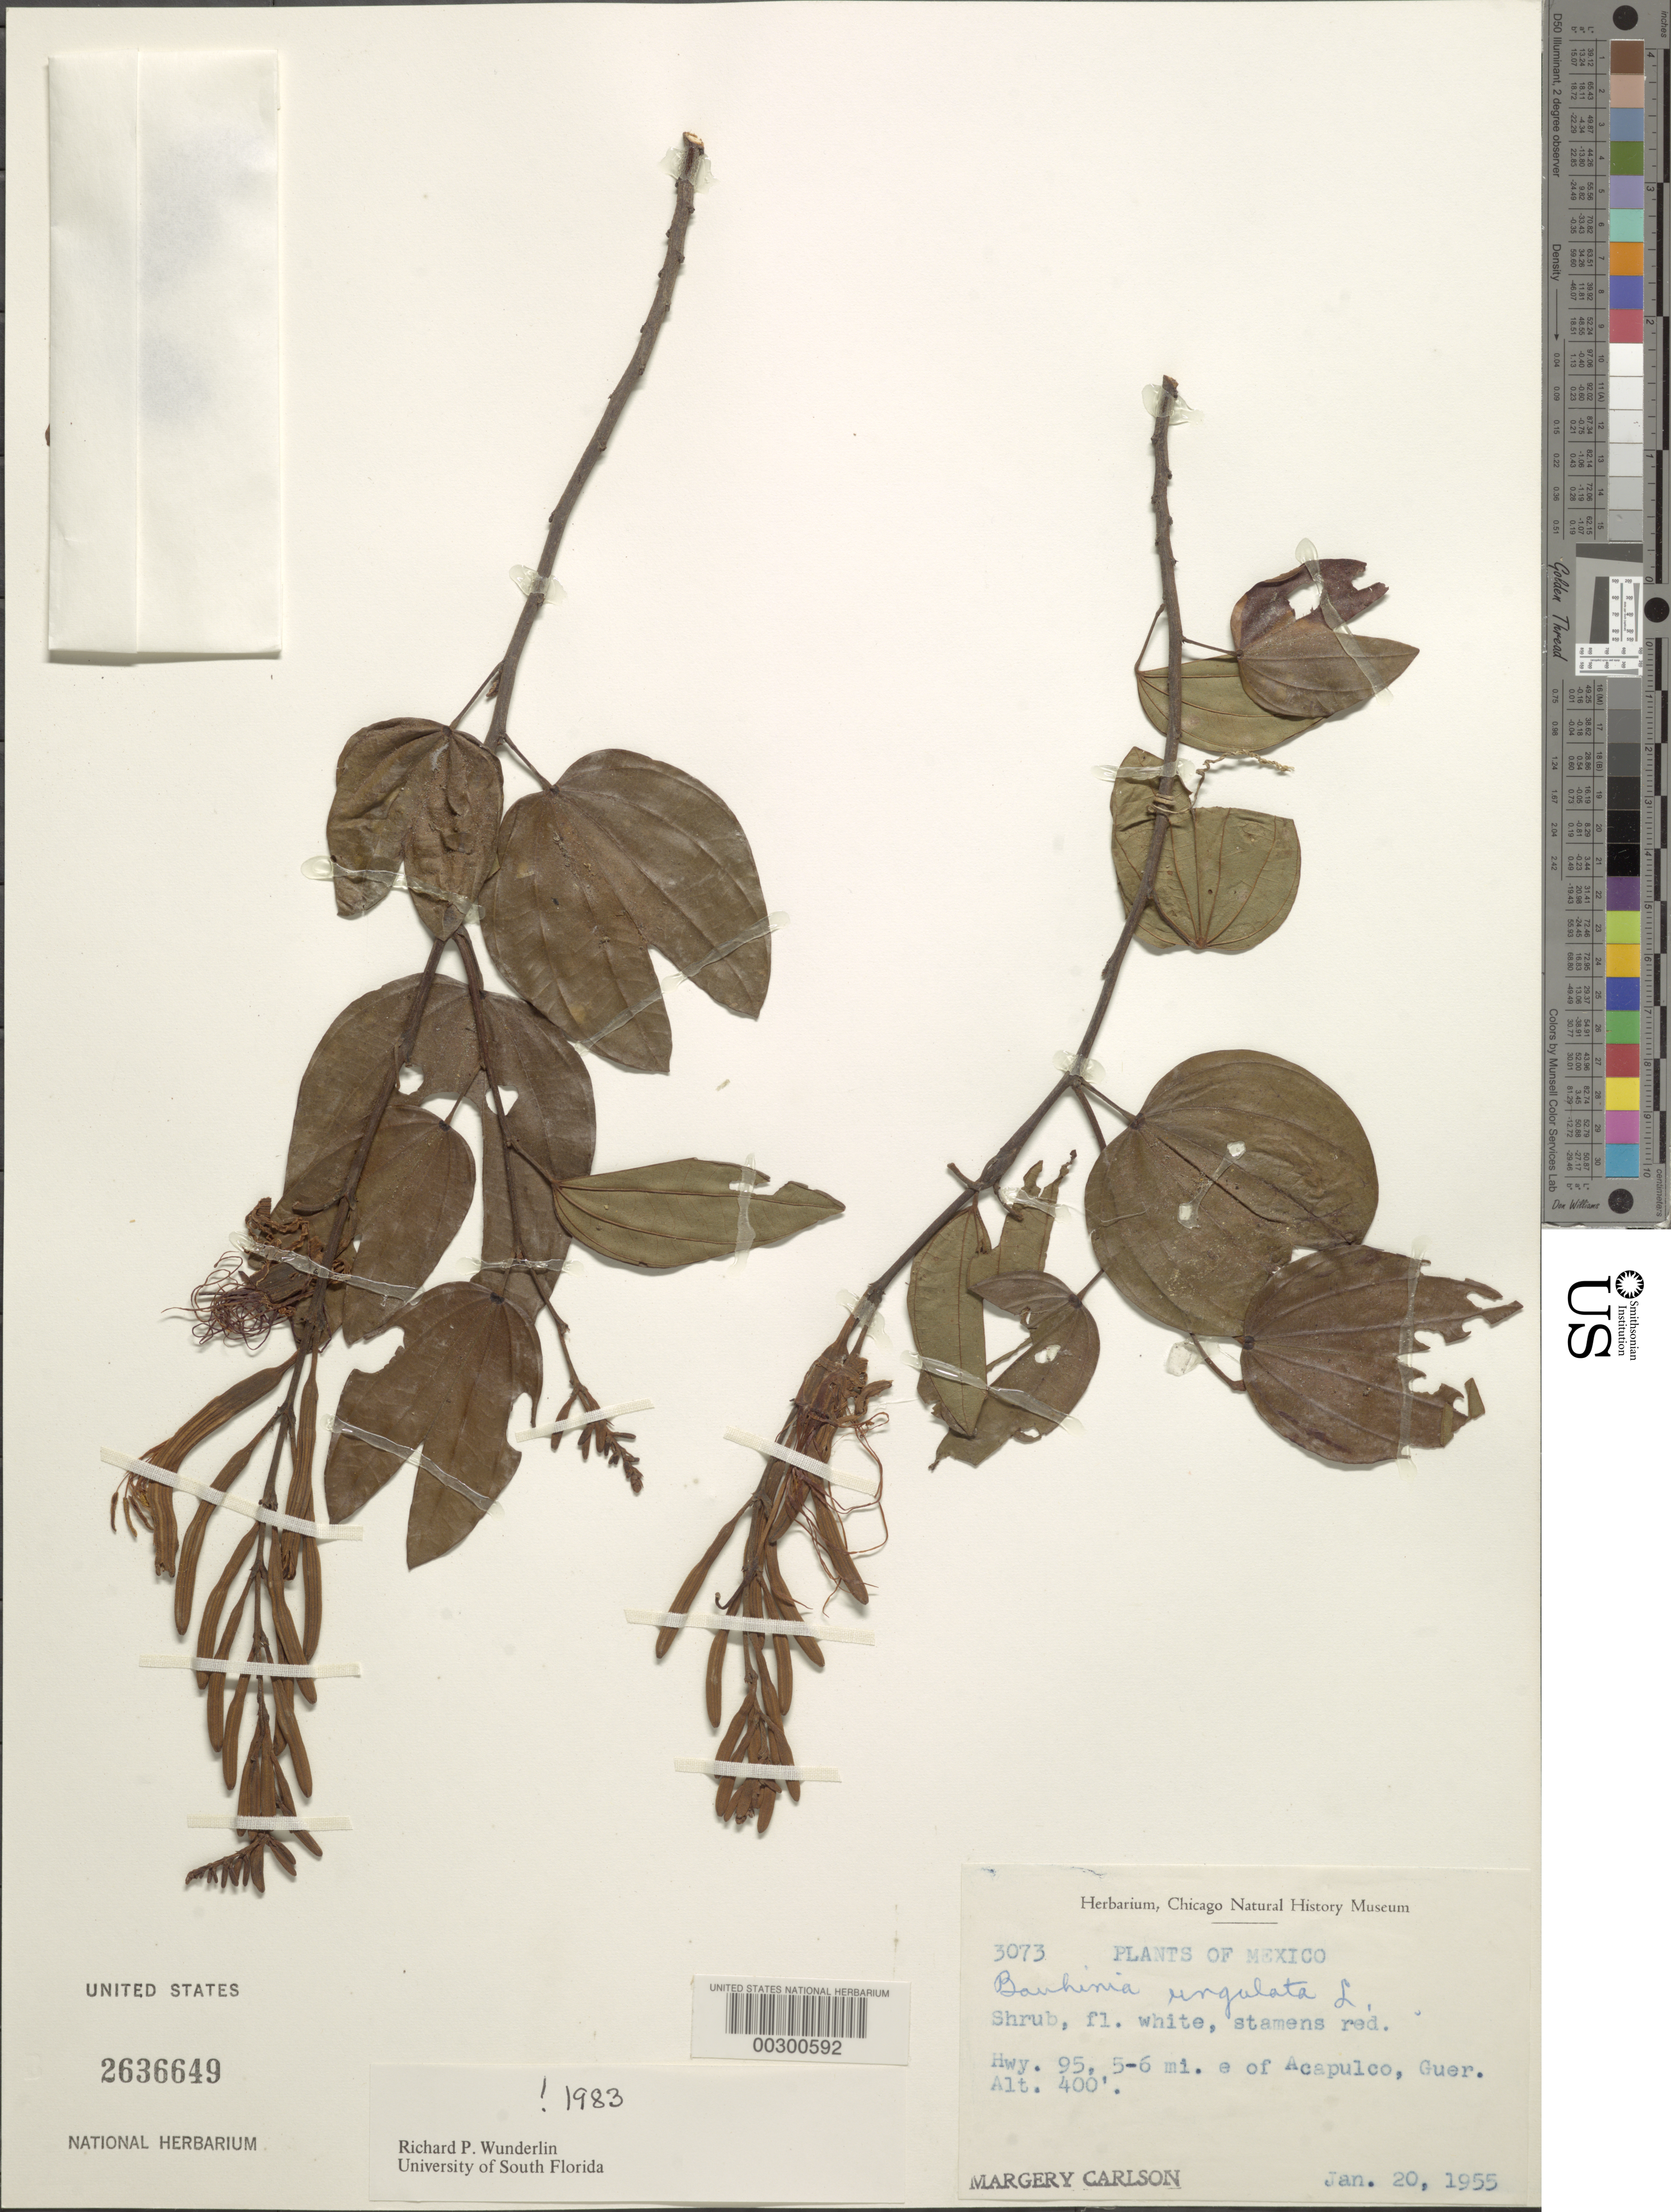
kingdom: Plantae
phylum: Tracheophyta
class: Magnoliopsida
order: Fabales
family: Fabaceae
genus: Bauhinia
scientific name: Bauhinia ungulata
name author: L.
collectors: M. Carlson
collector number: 3073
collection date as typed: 20 Jan 1955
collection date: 1955-01-20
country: Mexico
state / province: Guerrero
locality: Hwy 95 5-6 mi E of Acapulco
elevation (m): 122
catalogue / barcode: US 2636649